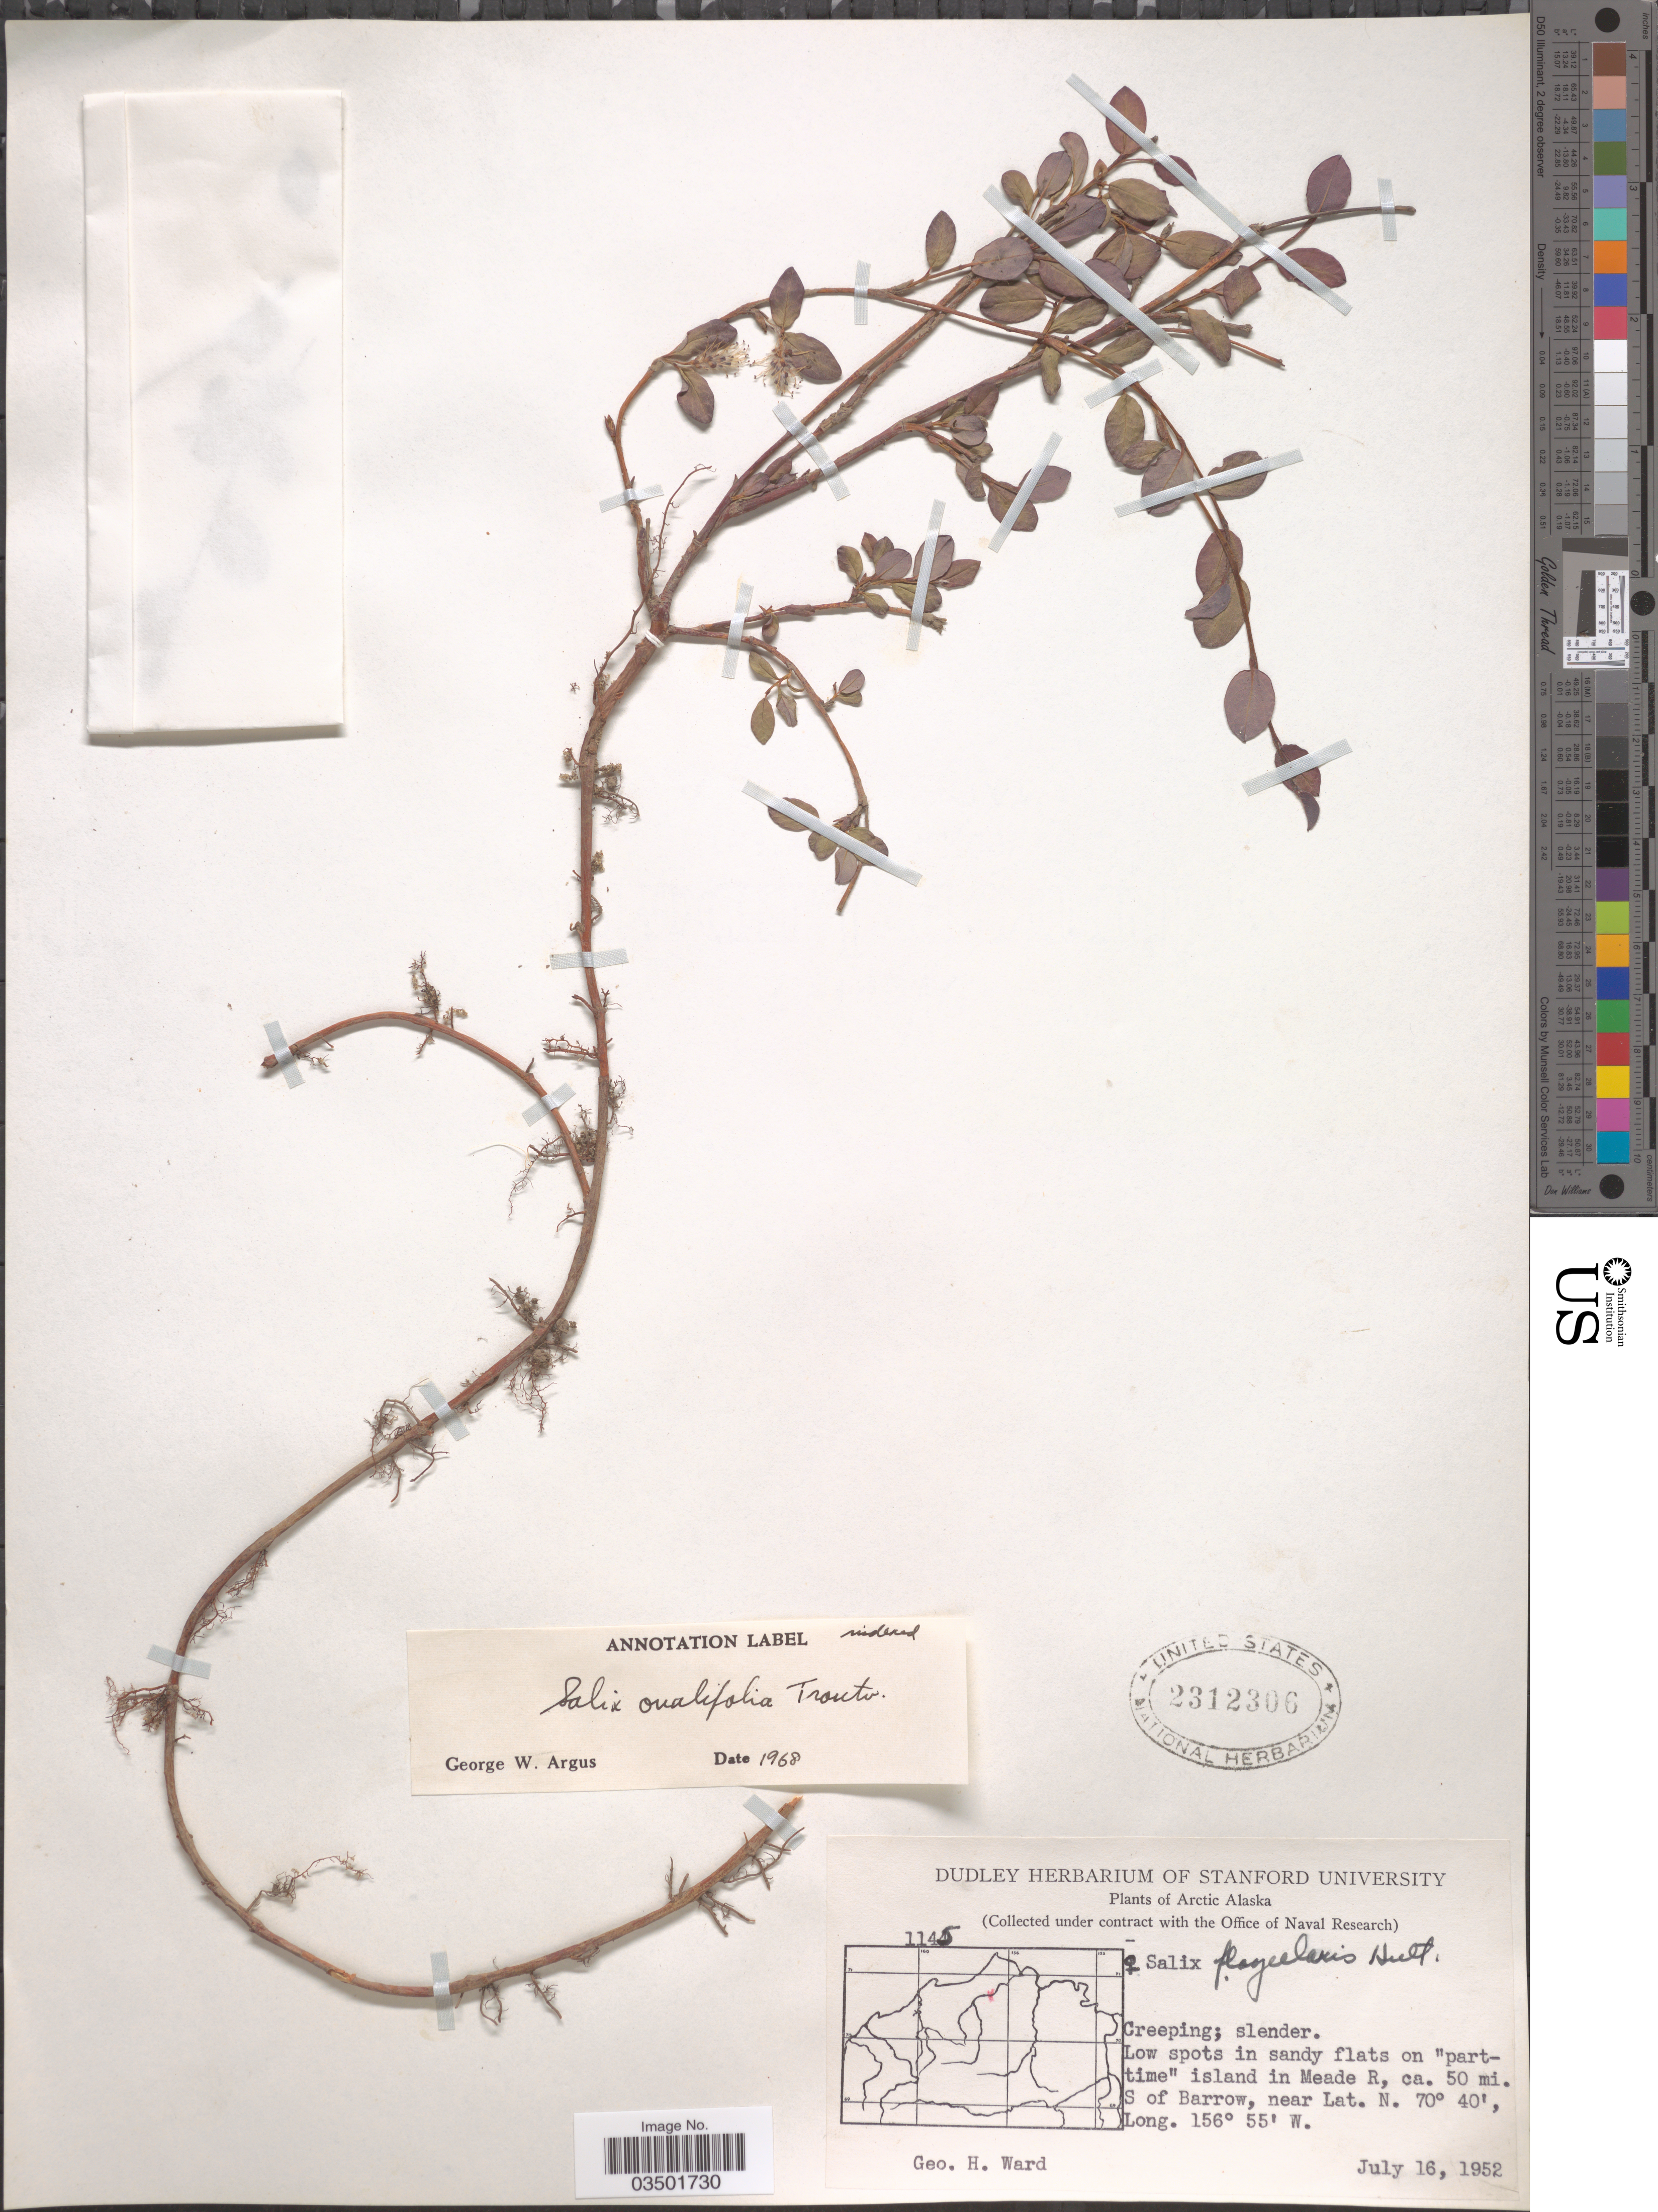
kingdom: Plantae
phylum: Tracheophyta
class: Magnoliopsida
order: Malpighiales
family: Salicaceae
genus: Salix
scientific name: Salix ovalifolia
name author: Trautv.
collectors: G. H. Ward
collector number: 1145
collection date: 1952-07-16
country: United States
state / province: Alaska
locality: Arctic Alaska. On "parttime" island in Meade R, ca. 50 mi. S of Barrow.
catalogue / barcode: US 2312306